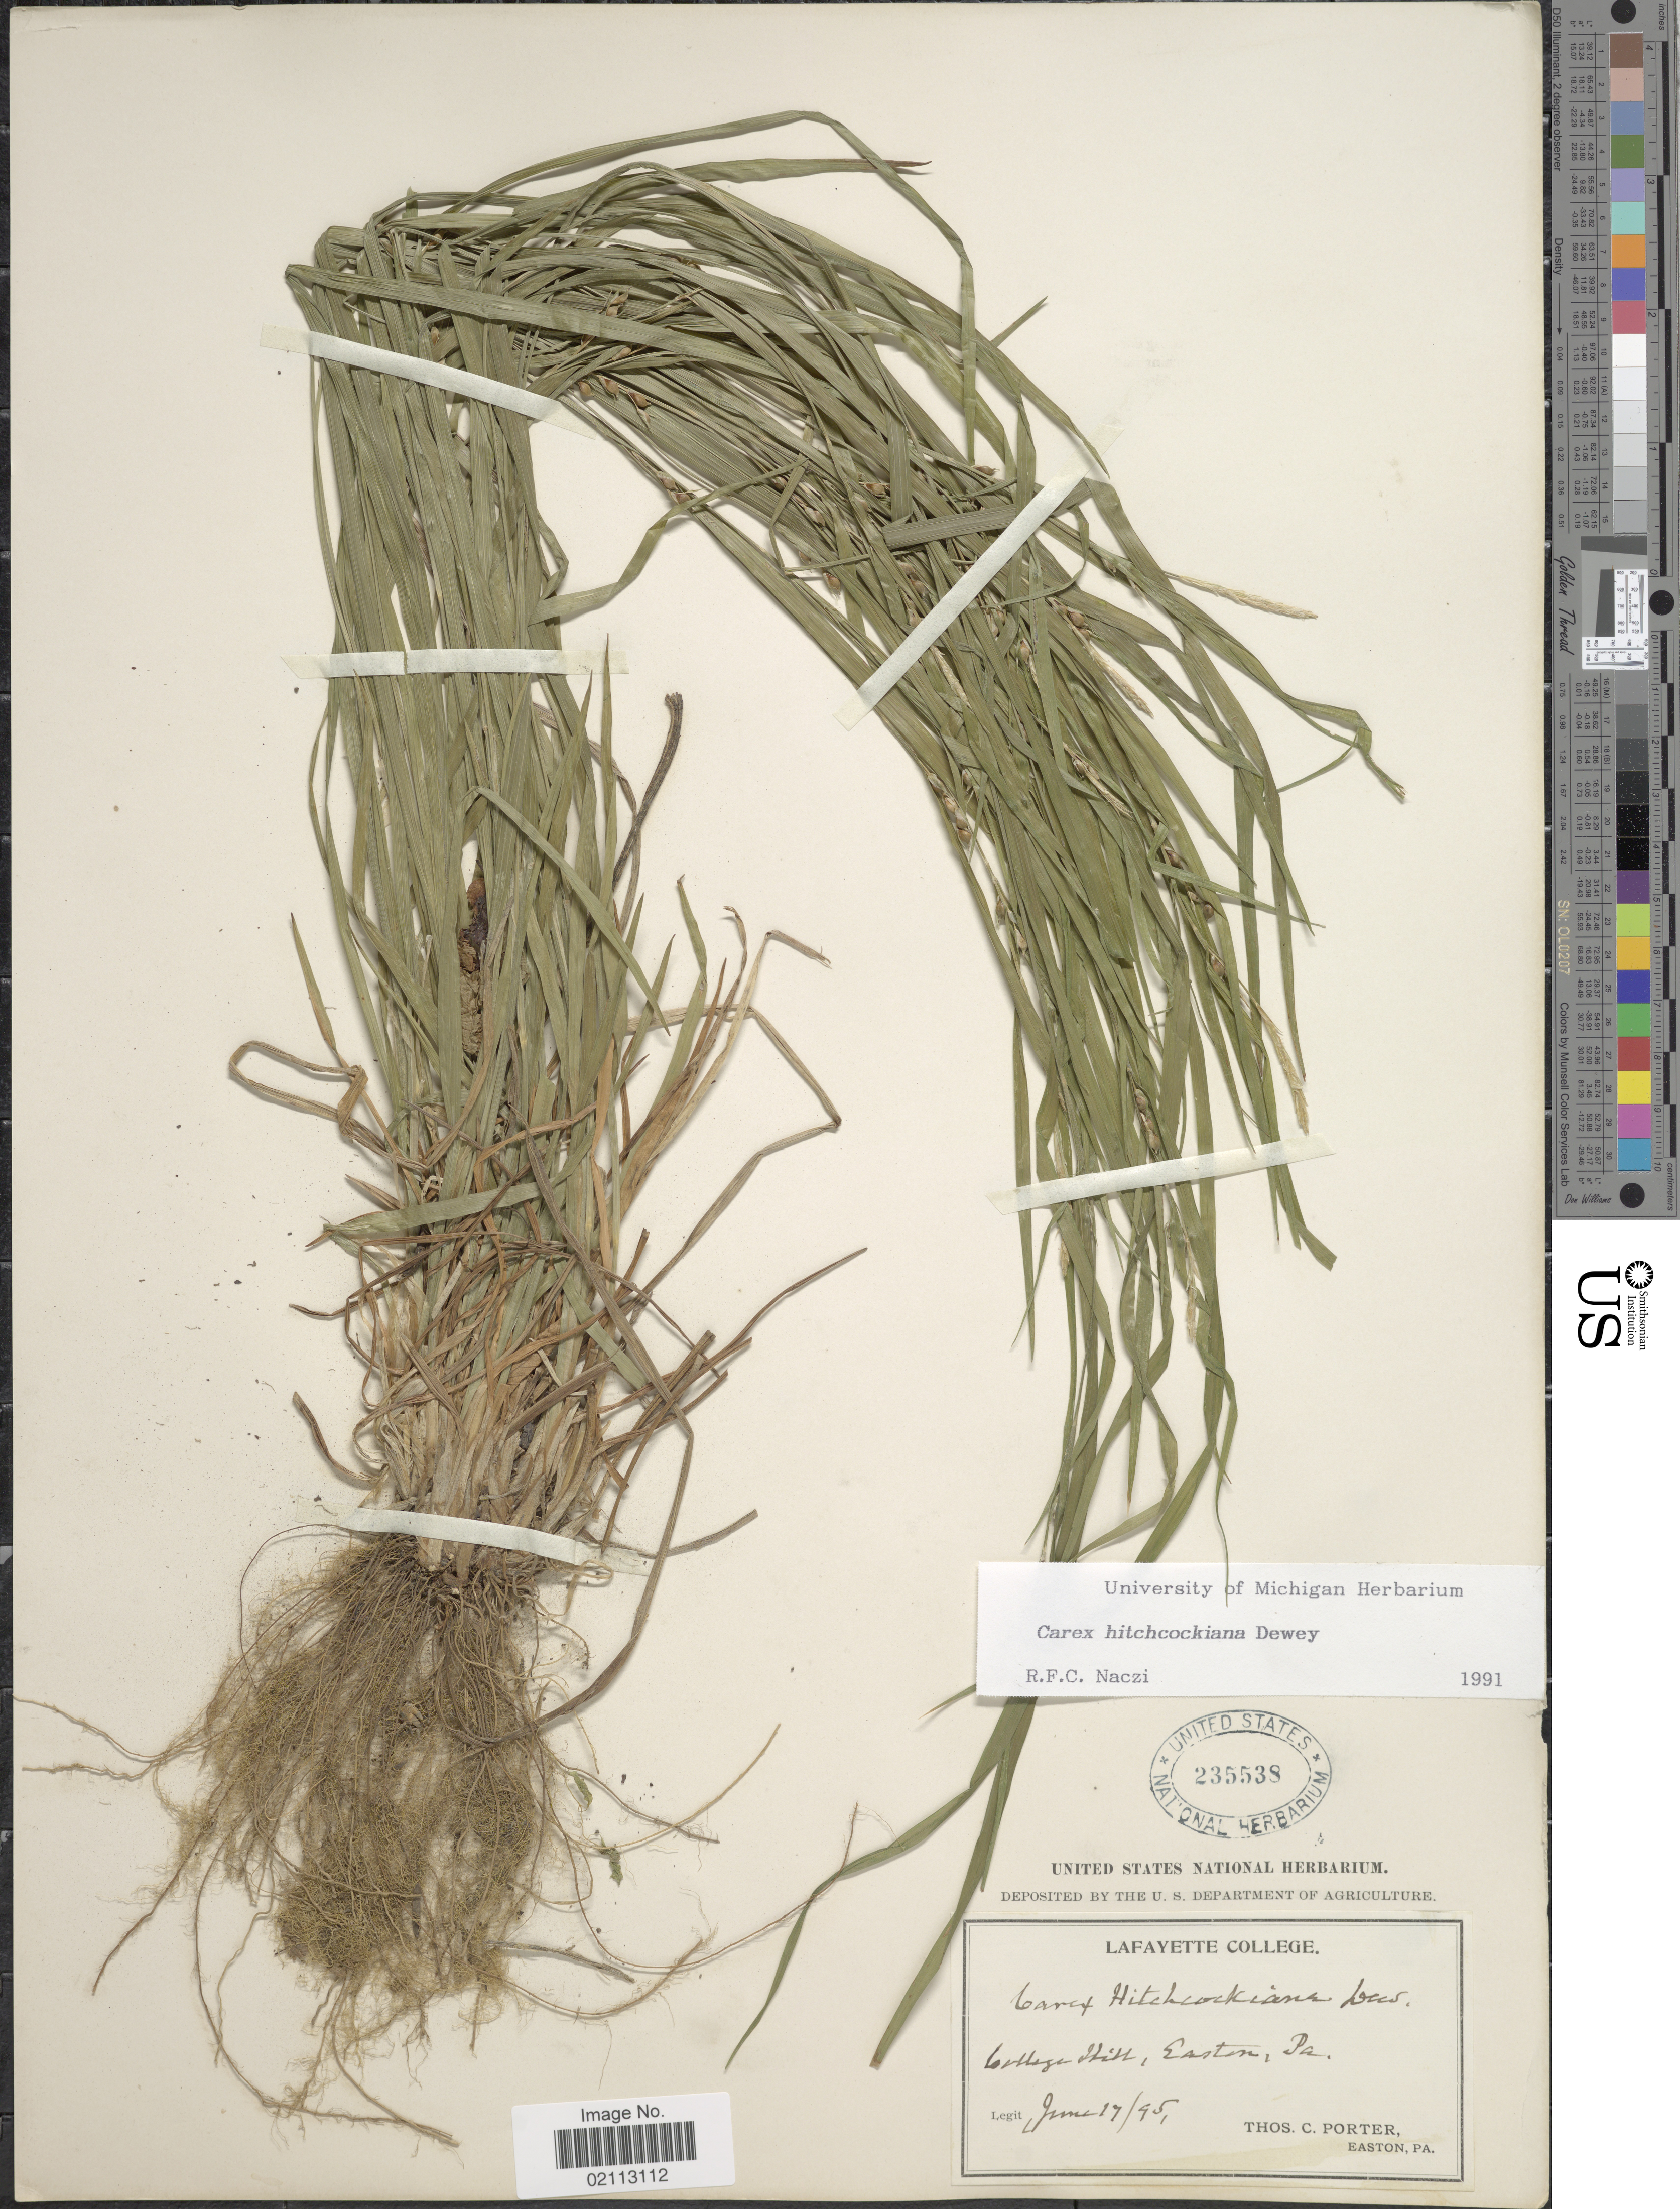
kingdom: Plantae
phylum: Tracheophyta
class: Liliopsida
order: Poales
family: Cyperaceae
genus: Carex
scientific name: Carex hitchcockiana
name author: Dewey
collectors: T. Porter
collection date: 1895-06-17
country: United States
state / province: Pennsylvania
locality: College Hill, Easton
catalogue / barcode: US 235538